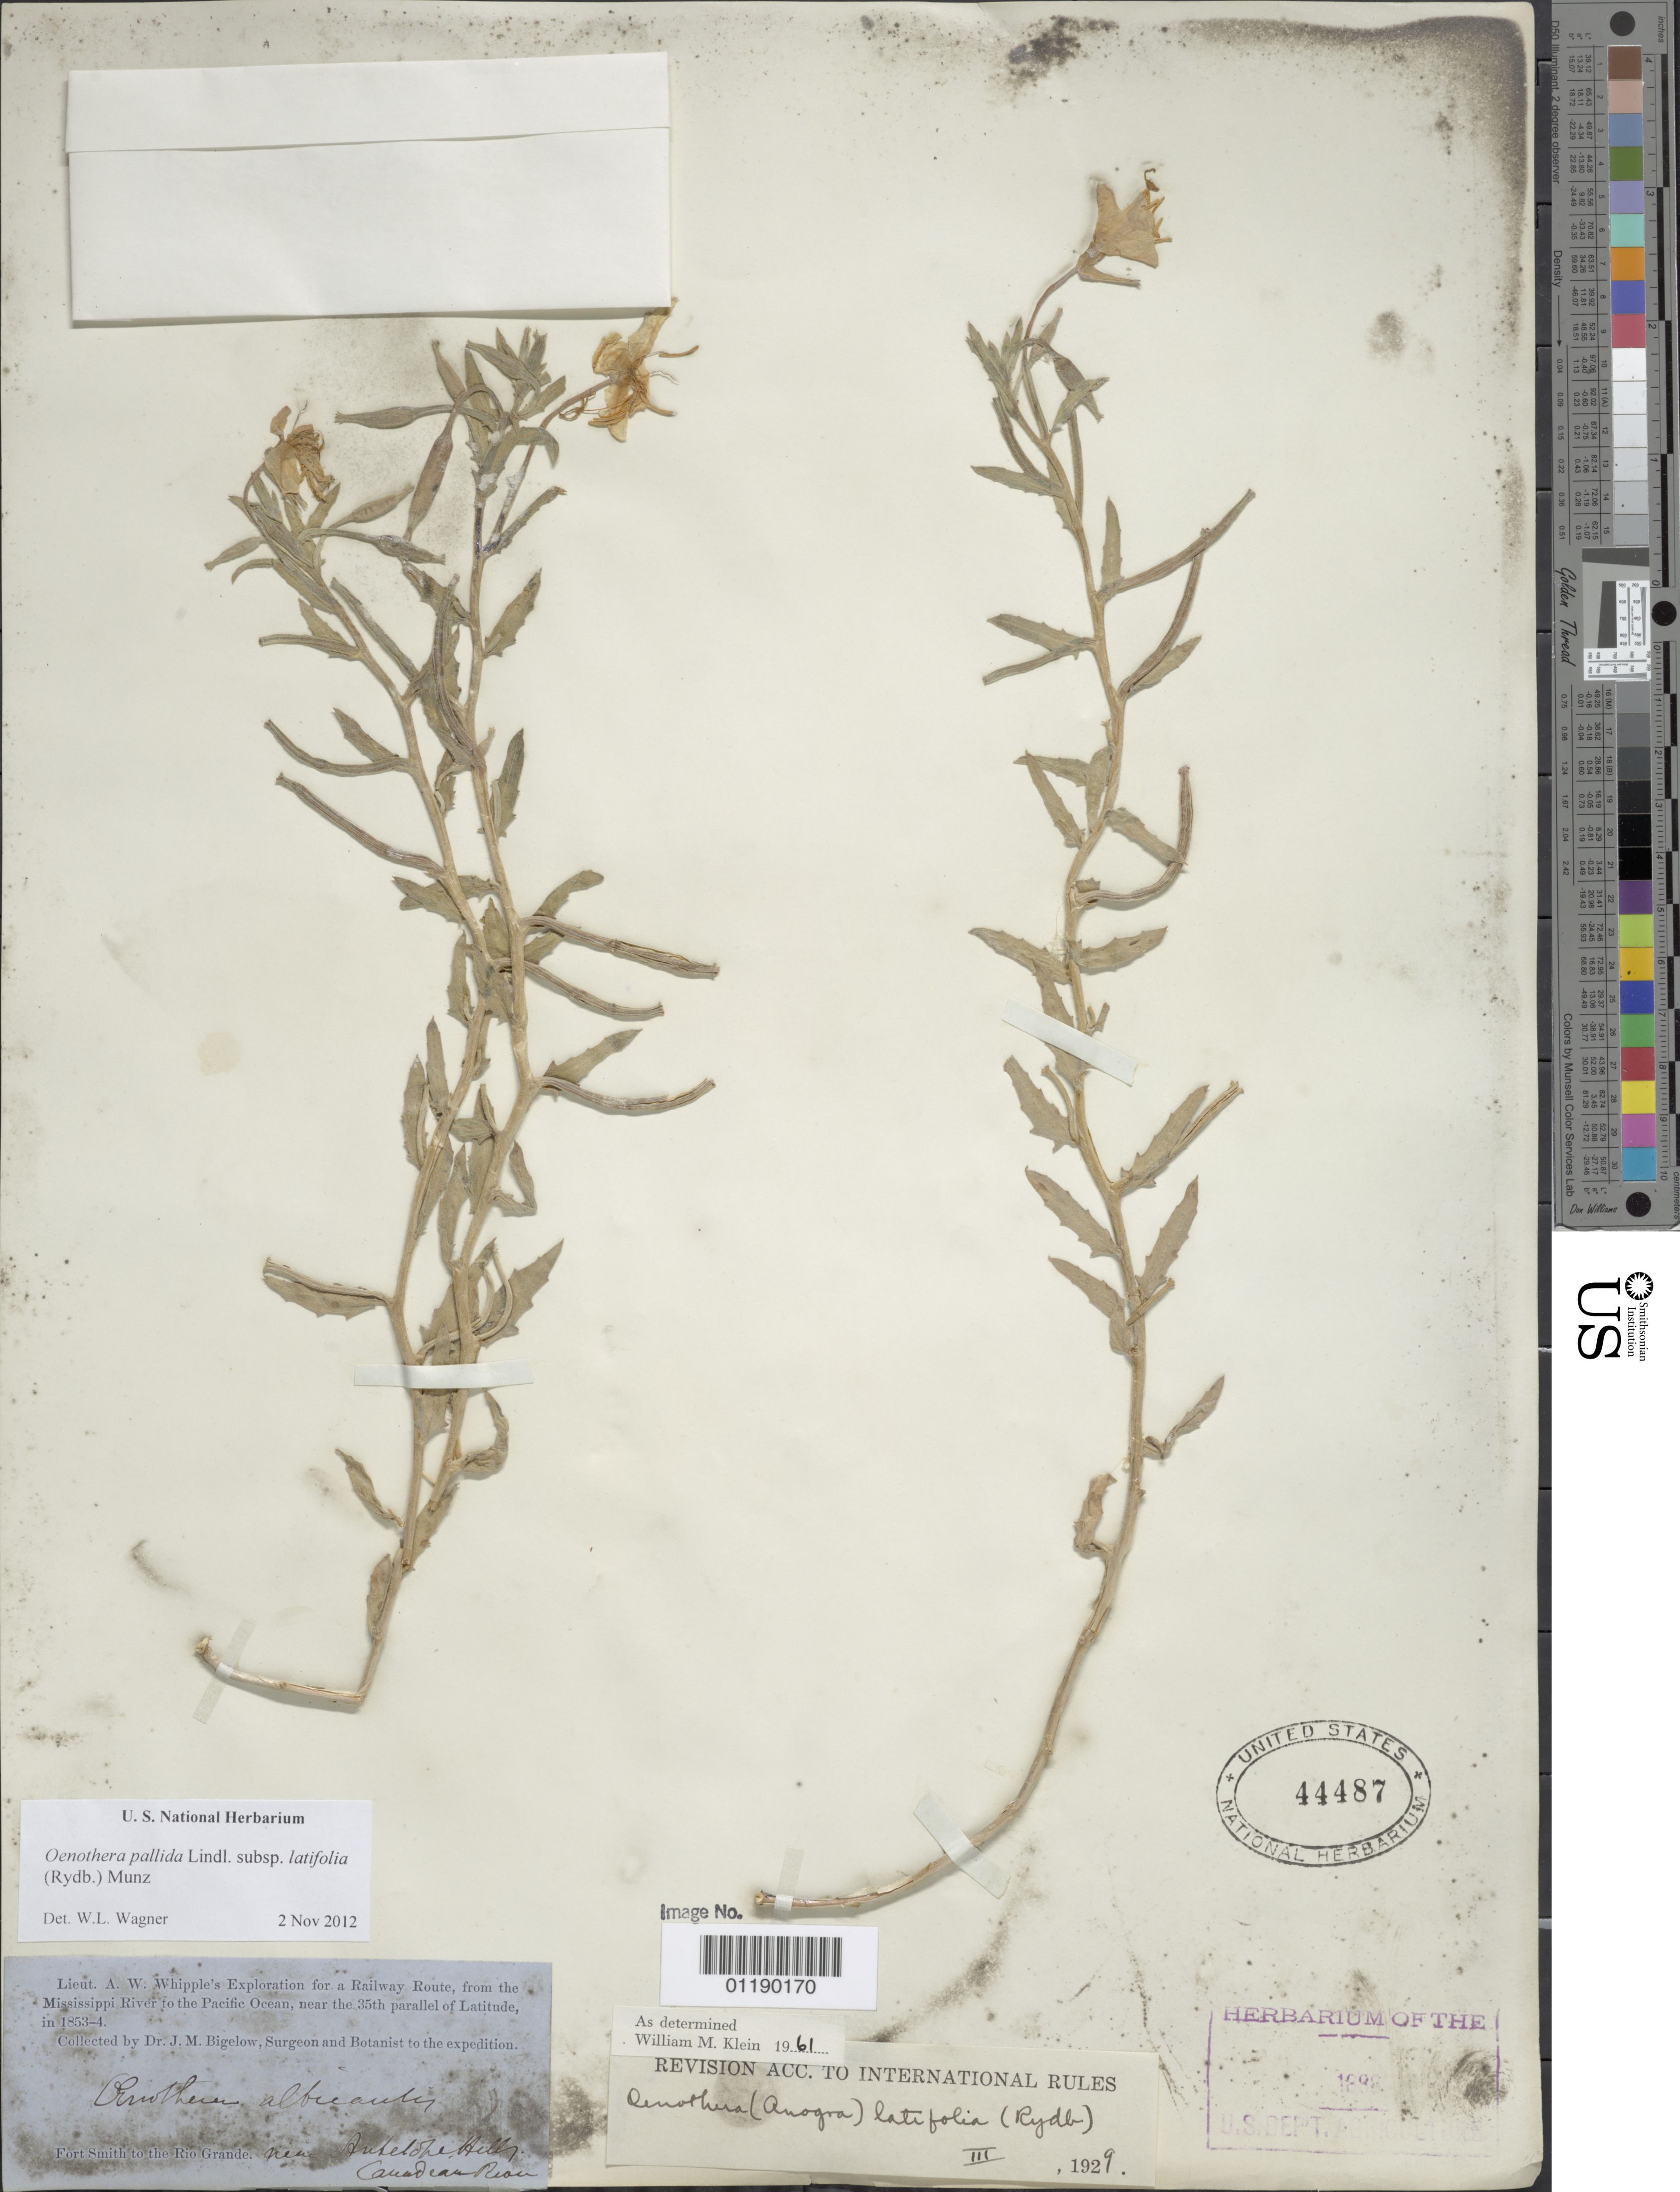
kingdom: Plantae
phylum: Tracheophyta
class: Magnoliopsida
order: Myrtales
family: Onagraceae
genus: Oenothera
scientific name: Oenothera pallida subsp. latifolia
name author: (Rydb.) Munz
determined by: Wagner, W. L., (BOT), Smithsonian Institution - National Museum of Natural History (UNITED STATES)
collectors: J. M. Bigelow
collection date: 1853/1854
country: United States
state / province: Oklahoma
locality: near Antelope Hills, Canadian River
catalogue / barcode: US 44487